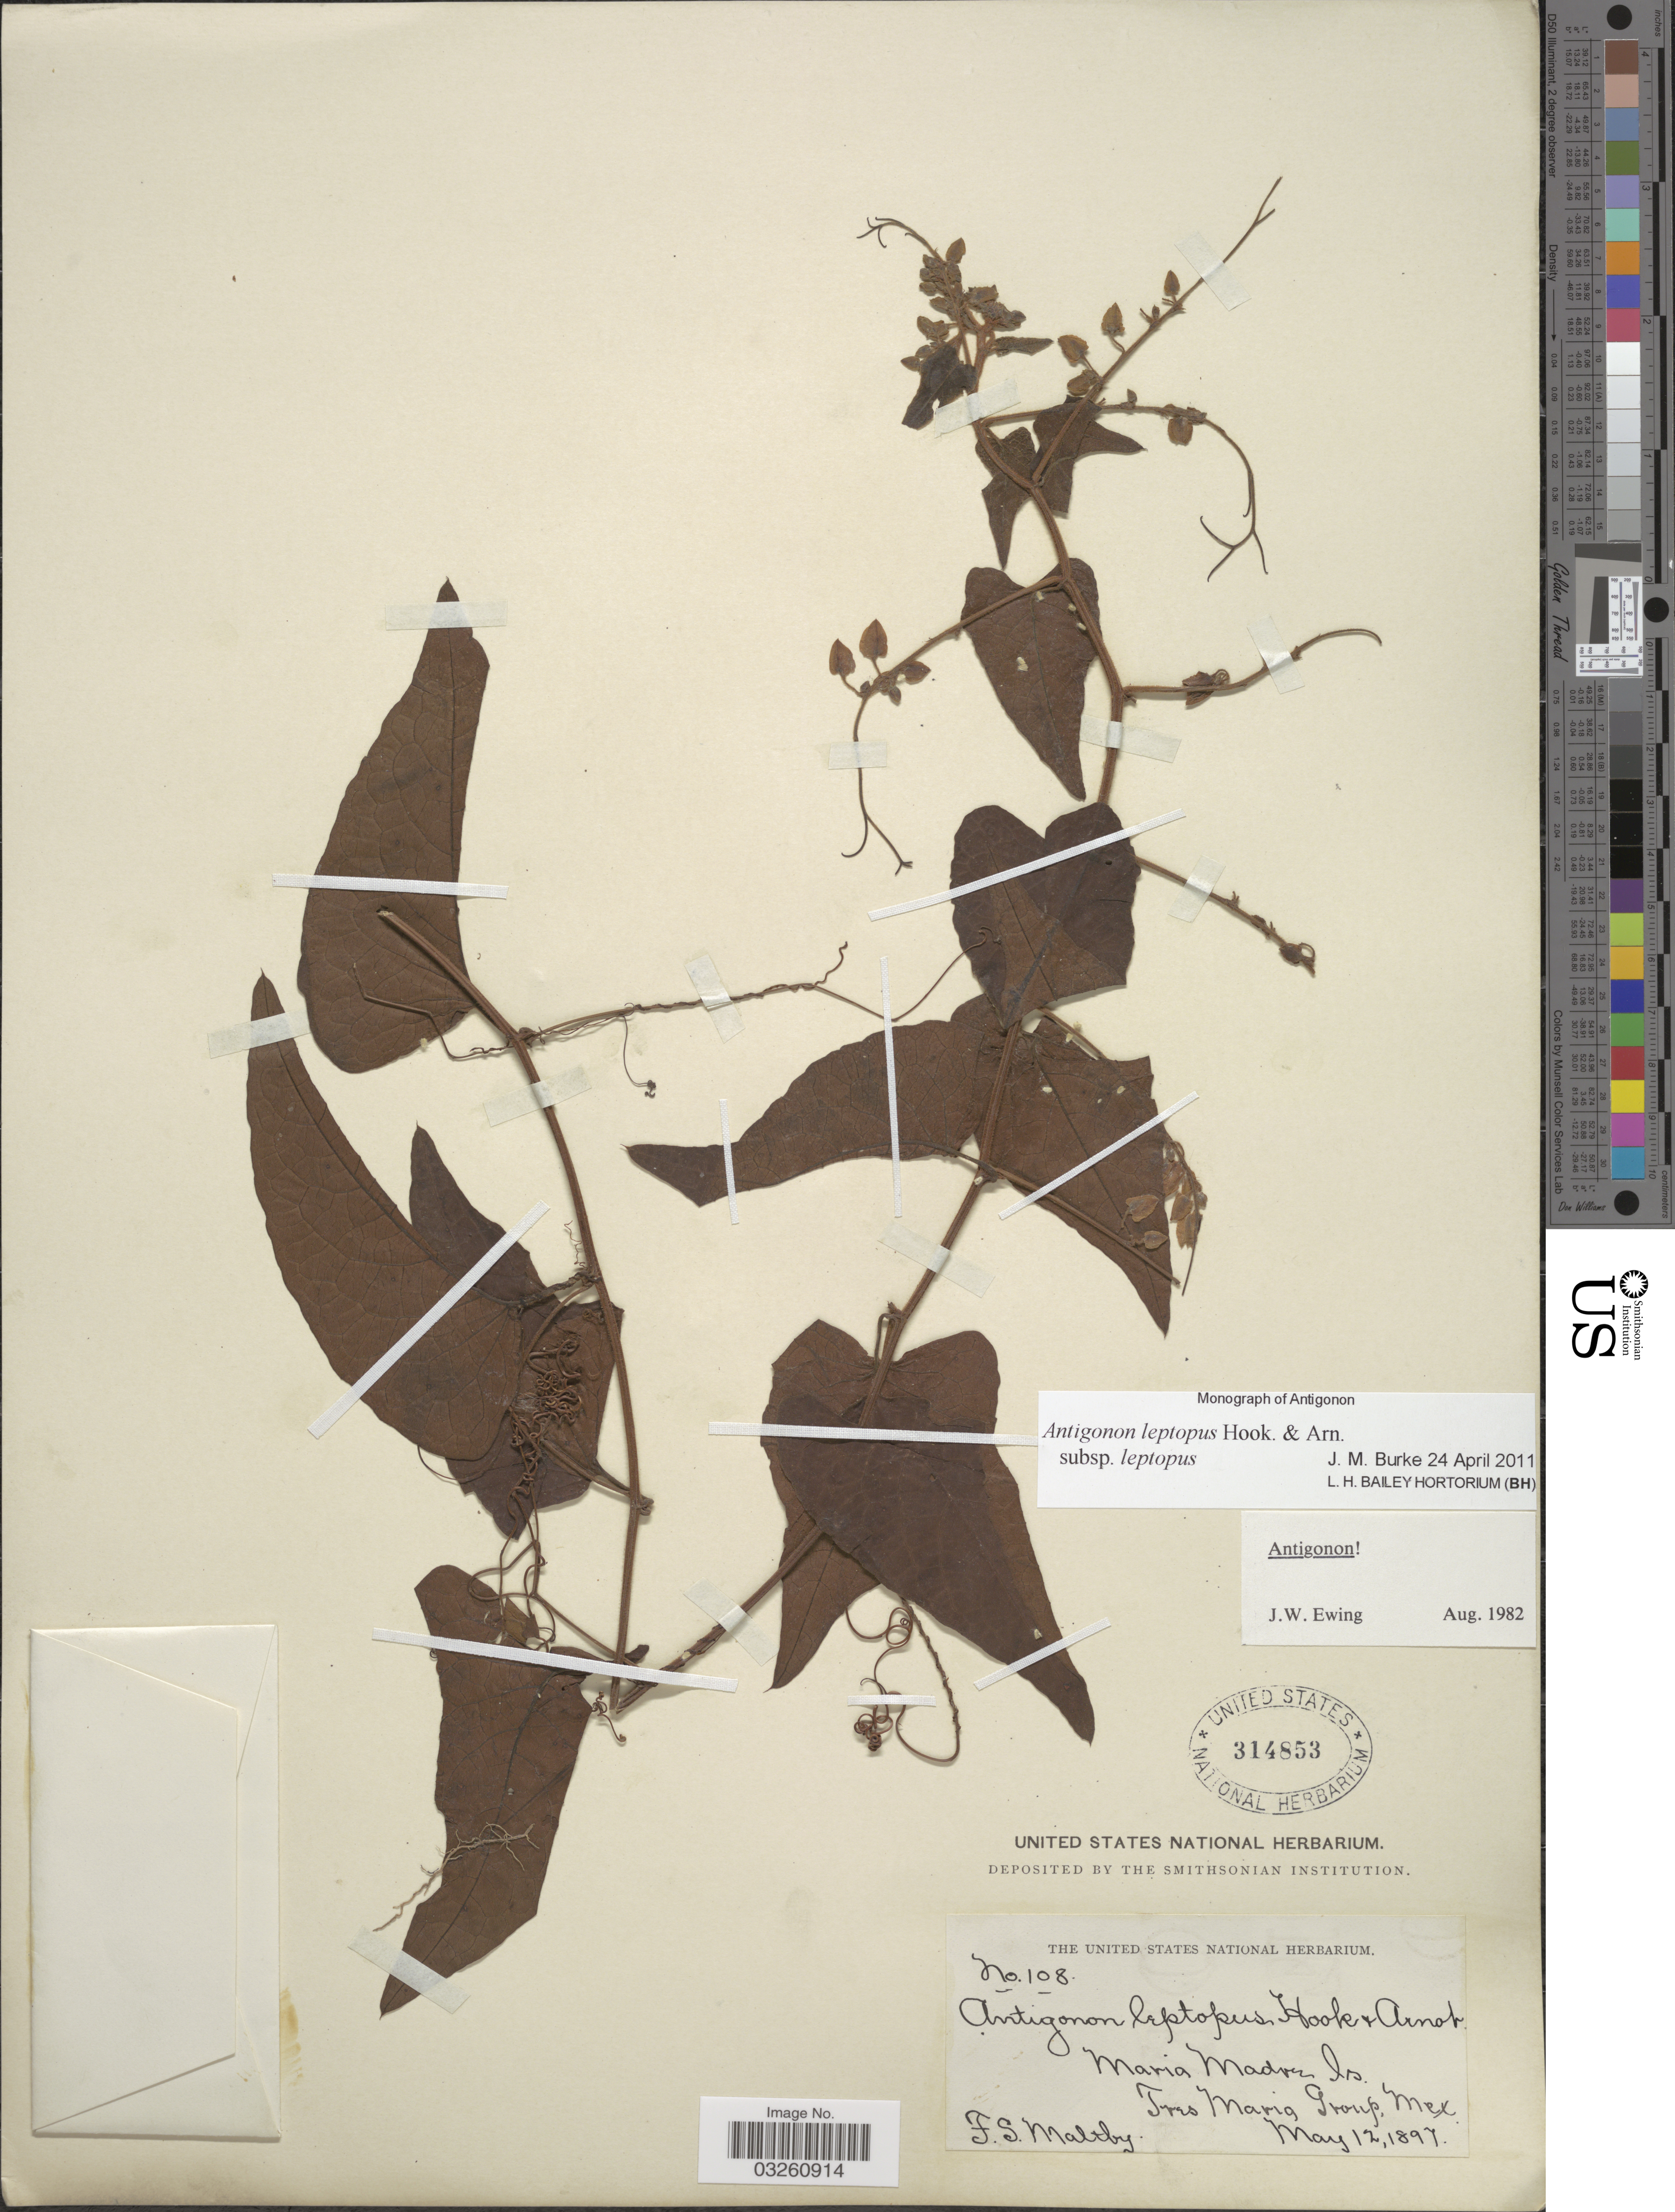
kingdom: Plantae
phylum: Tracheophyta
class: Magnoliopsida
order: Caryophyllales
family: Polygonaceae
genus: Antigonon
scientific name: Antigonon leptopus subsp. leptopus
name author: Hook. & Arn.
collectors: F. S. Maltby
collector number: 108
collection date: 1897-05-12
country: Mexico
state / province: Nayarit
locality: Maria Madre Is. Tres Maria Group.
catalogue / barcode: US 314853